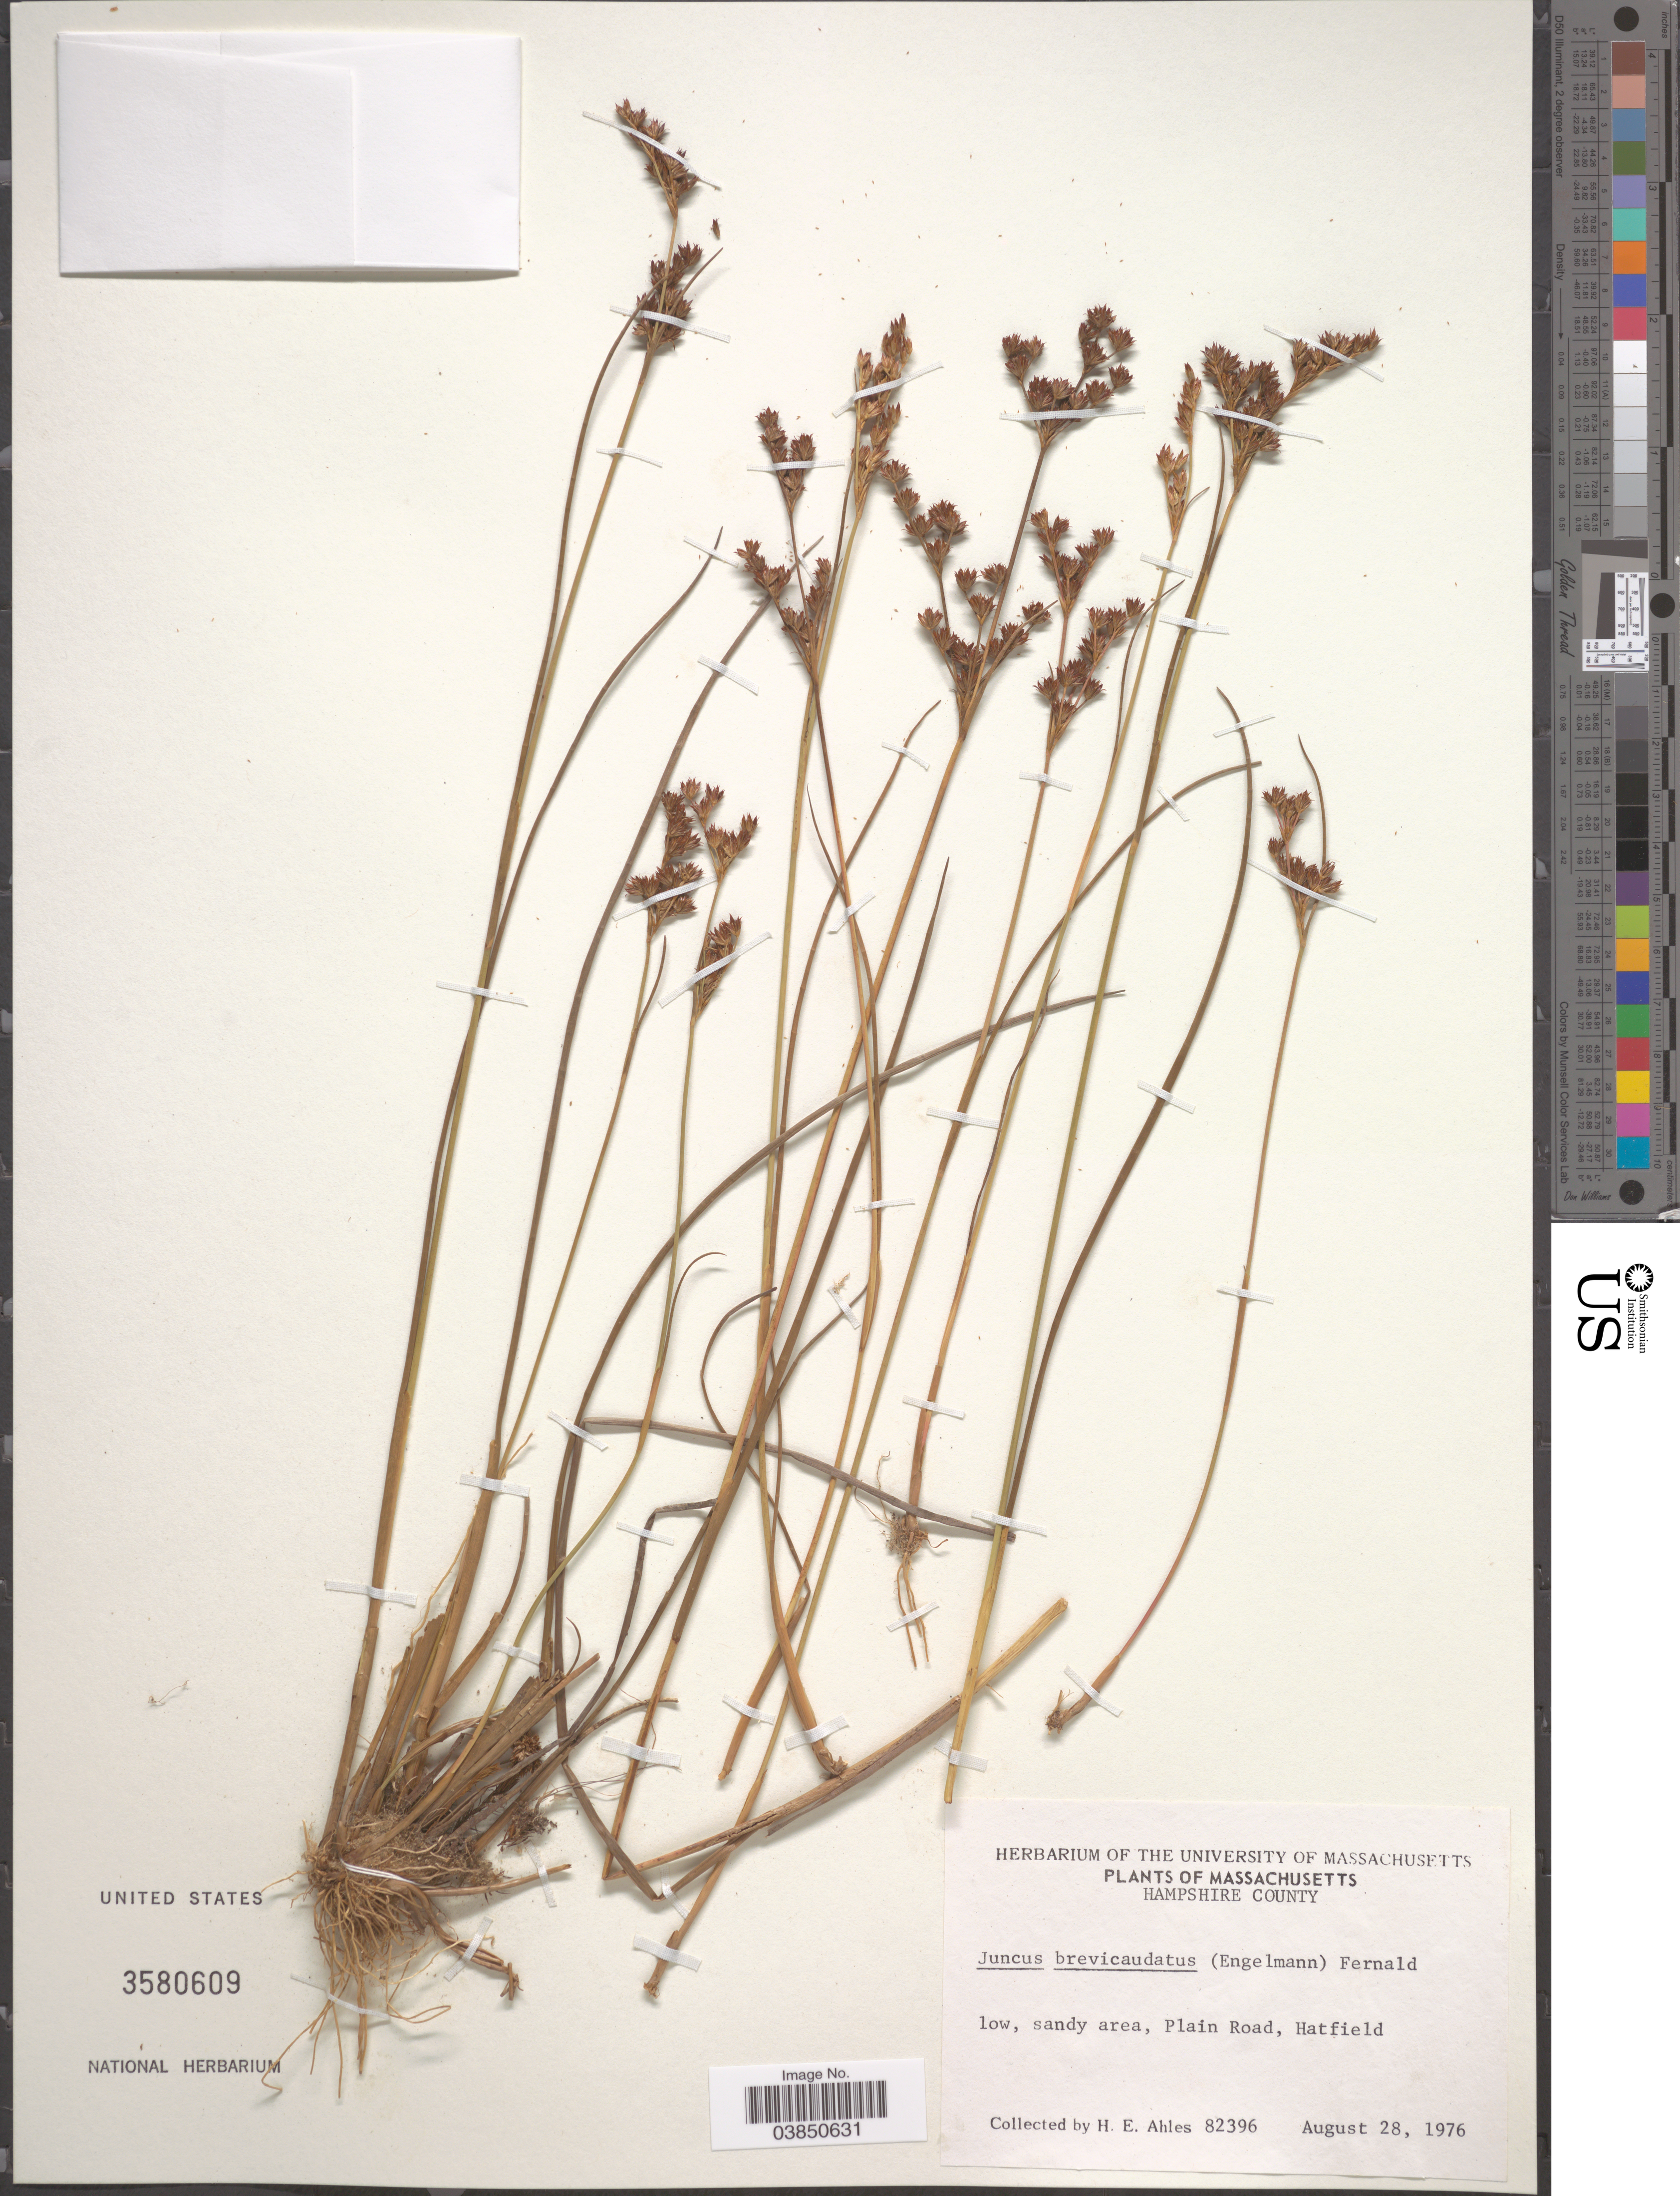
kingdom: Plantae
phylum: Tracheophyta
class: Liliopsida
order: Poales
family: Juncaceae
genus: Juncus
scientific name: Juncus brevicaudatus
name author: (Engelm.) Fernald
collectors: H. E. Ahles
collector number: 82396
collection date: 1976-08-28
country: United States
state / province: Massachusetts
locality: Hampshire County. Plain Road, Hatfield.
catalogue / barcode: US 3580609